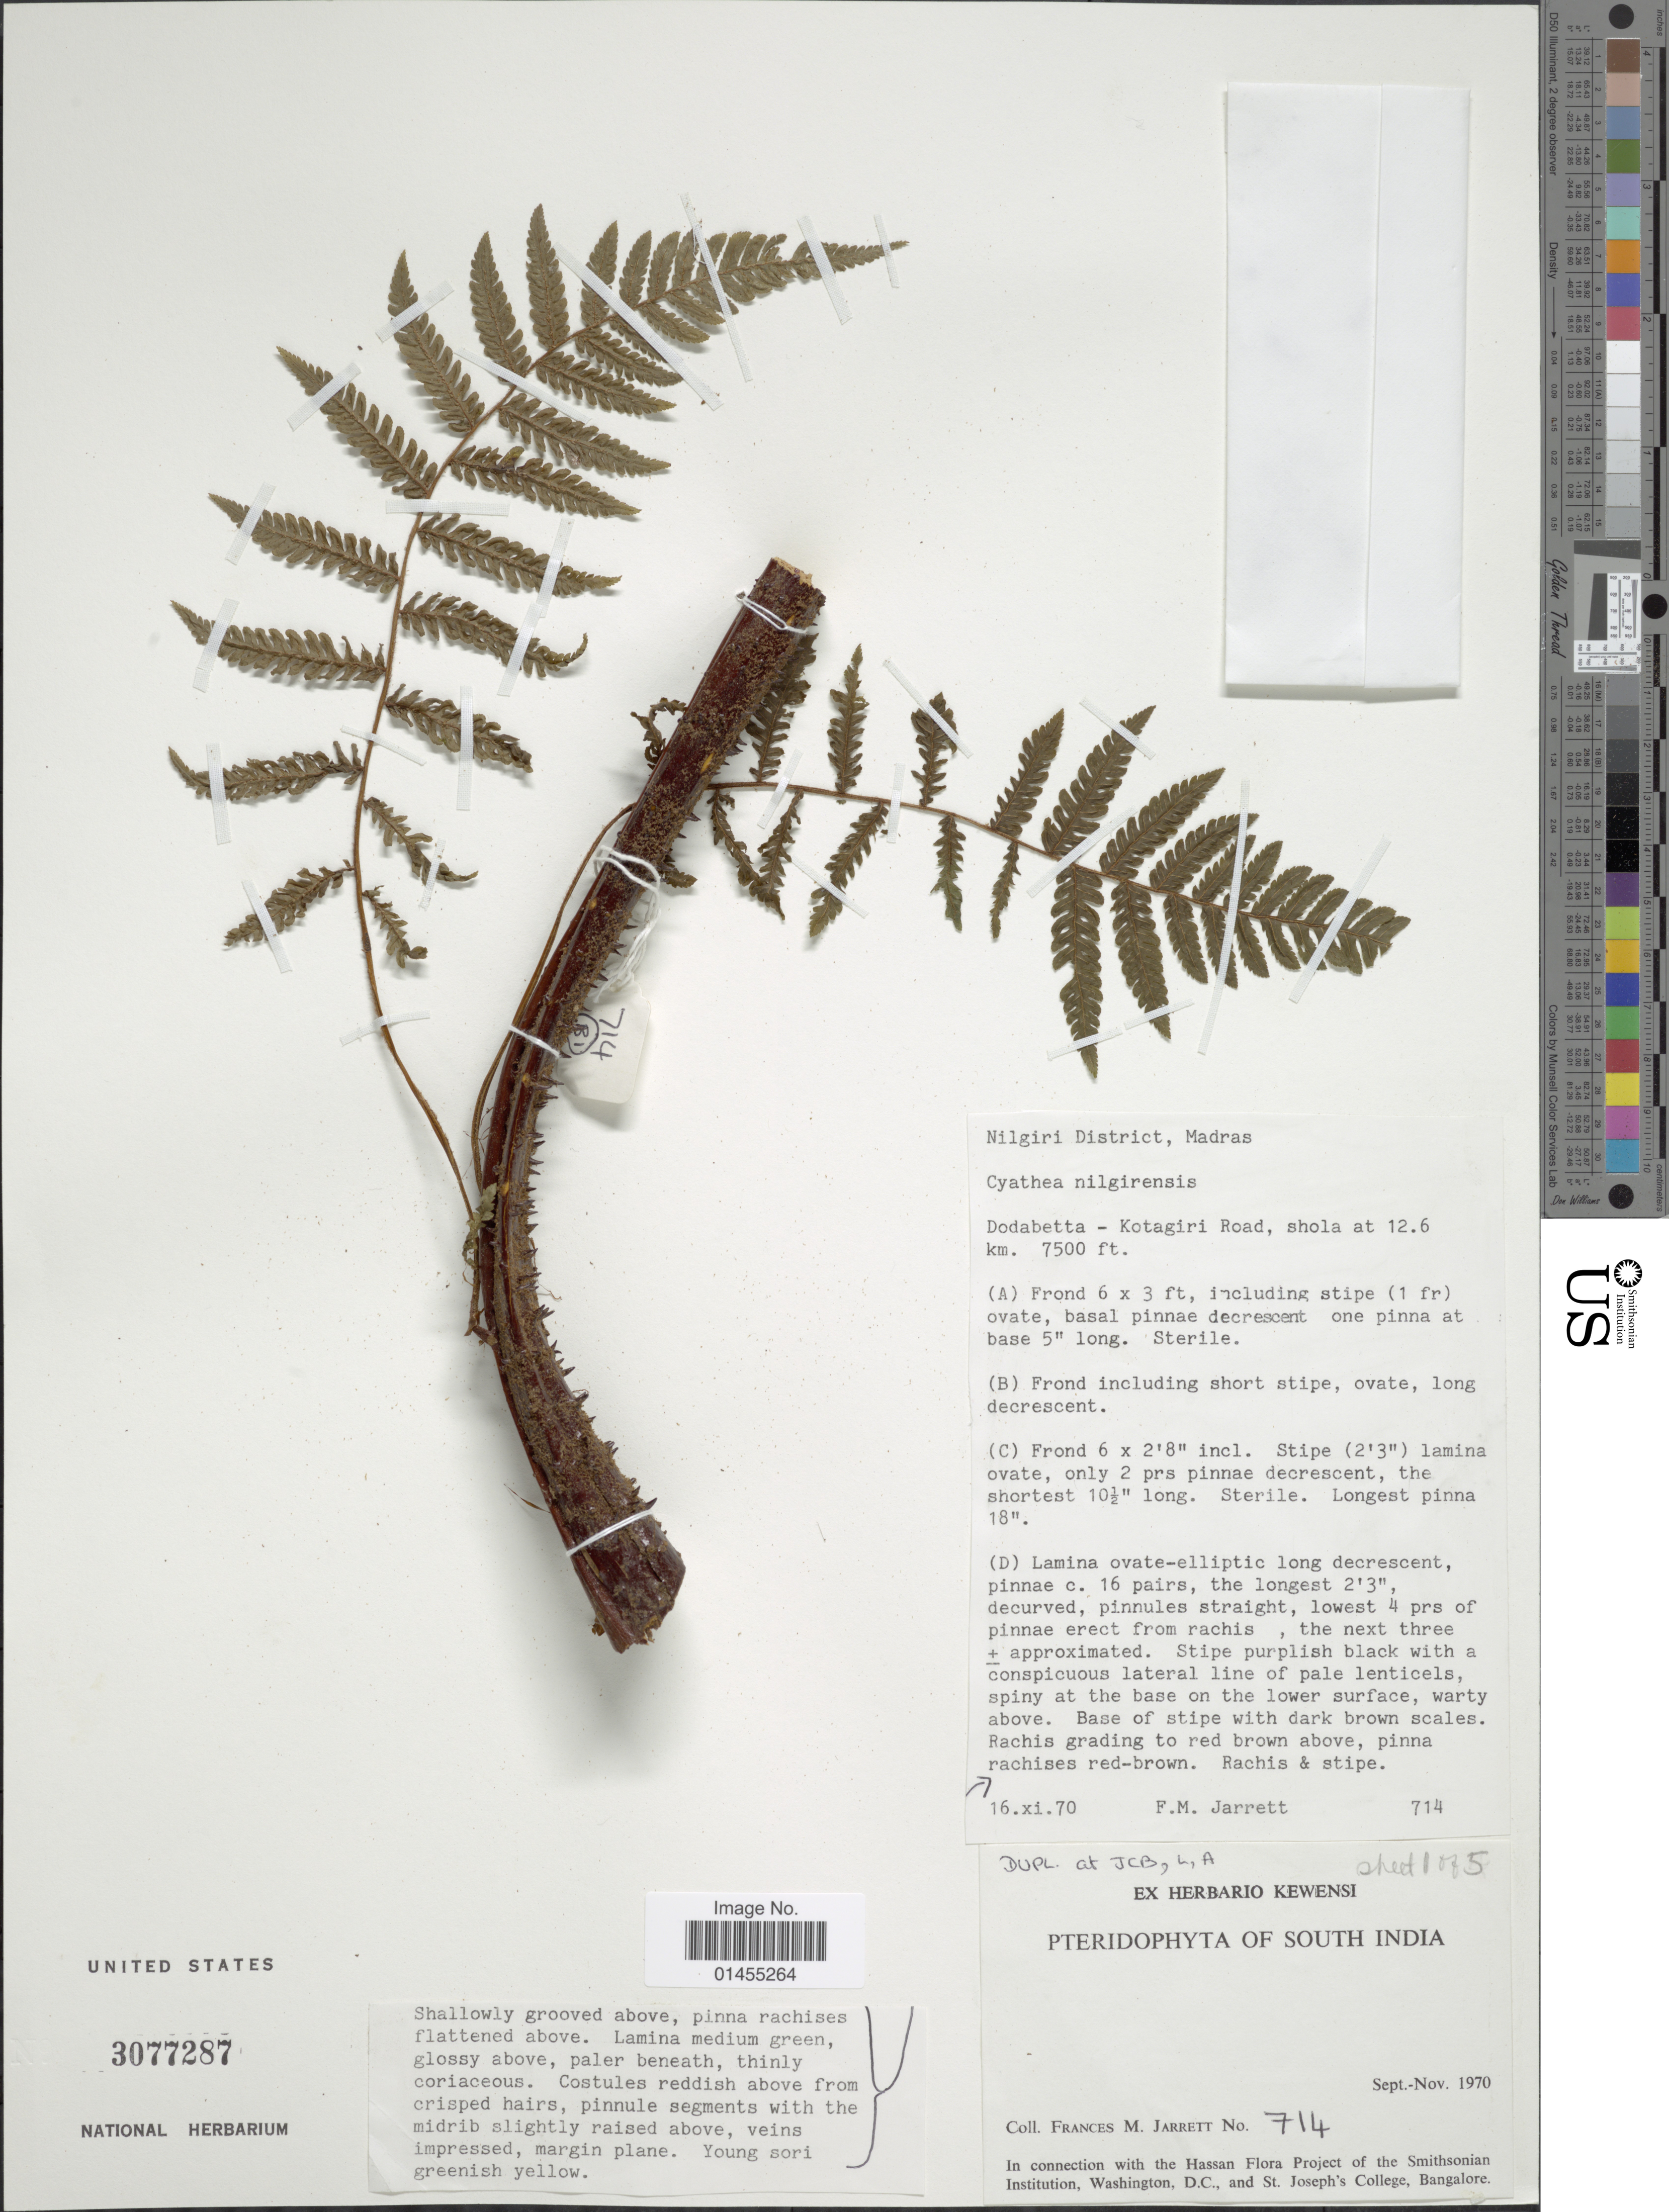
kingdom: Plantae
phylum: Tracheophyta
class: Polypodiopsida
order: Cyatheales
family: Cyatheaceae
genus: Alsophila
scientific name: Alsophila nilgirensis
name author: (Holttum) B.K. Nayar & S. Kaur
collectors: F. M. Jarrett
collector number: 714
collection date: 1970-09/1970-11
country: India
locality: South India, Nilgiri District, Madras. Dodabetta - Kotaigiri Road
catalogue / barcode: US 3077287